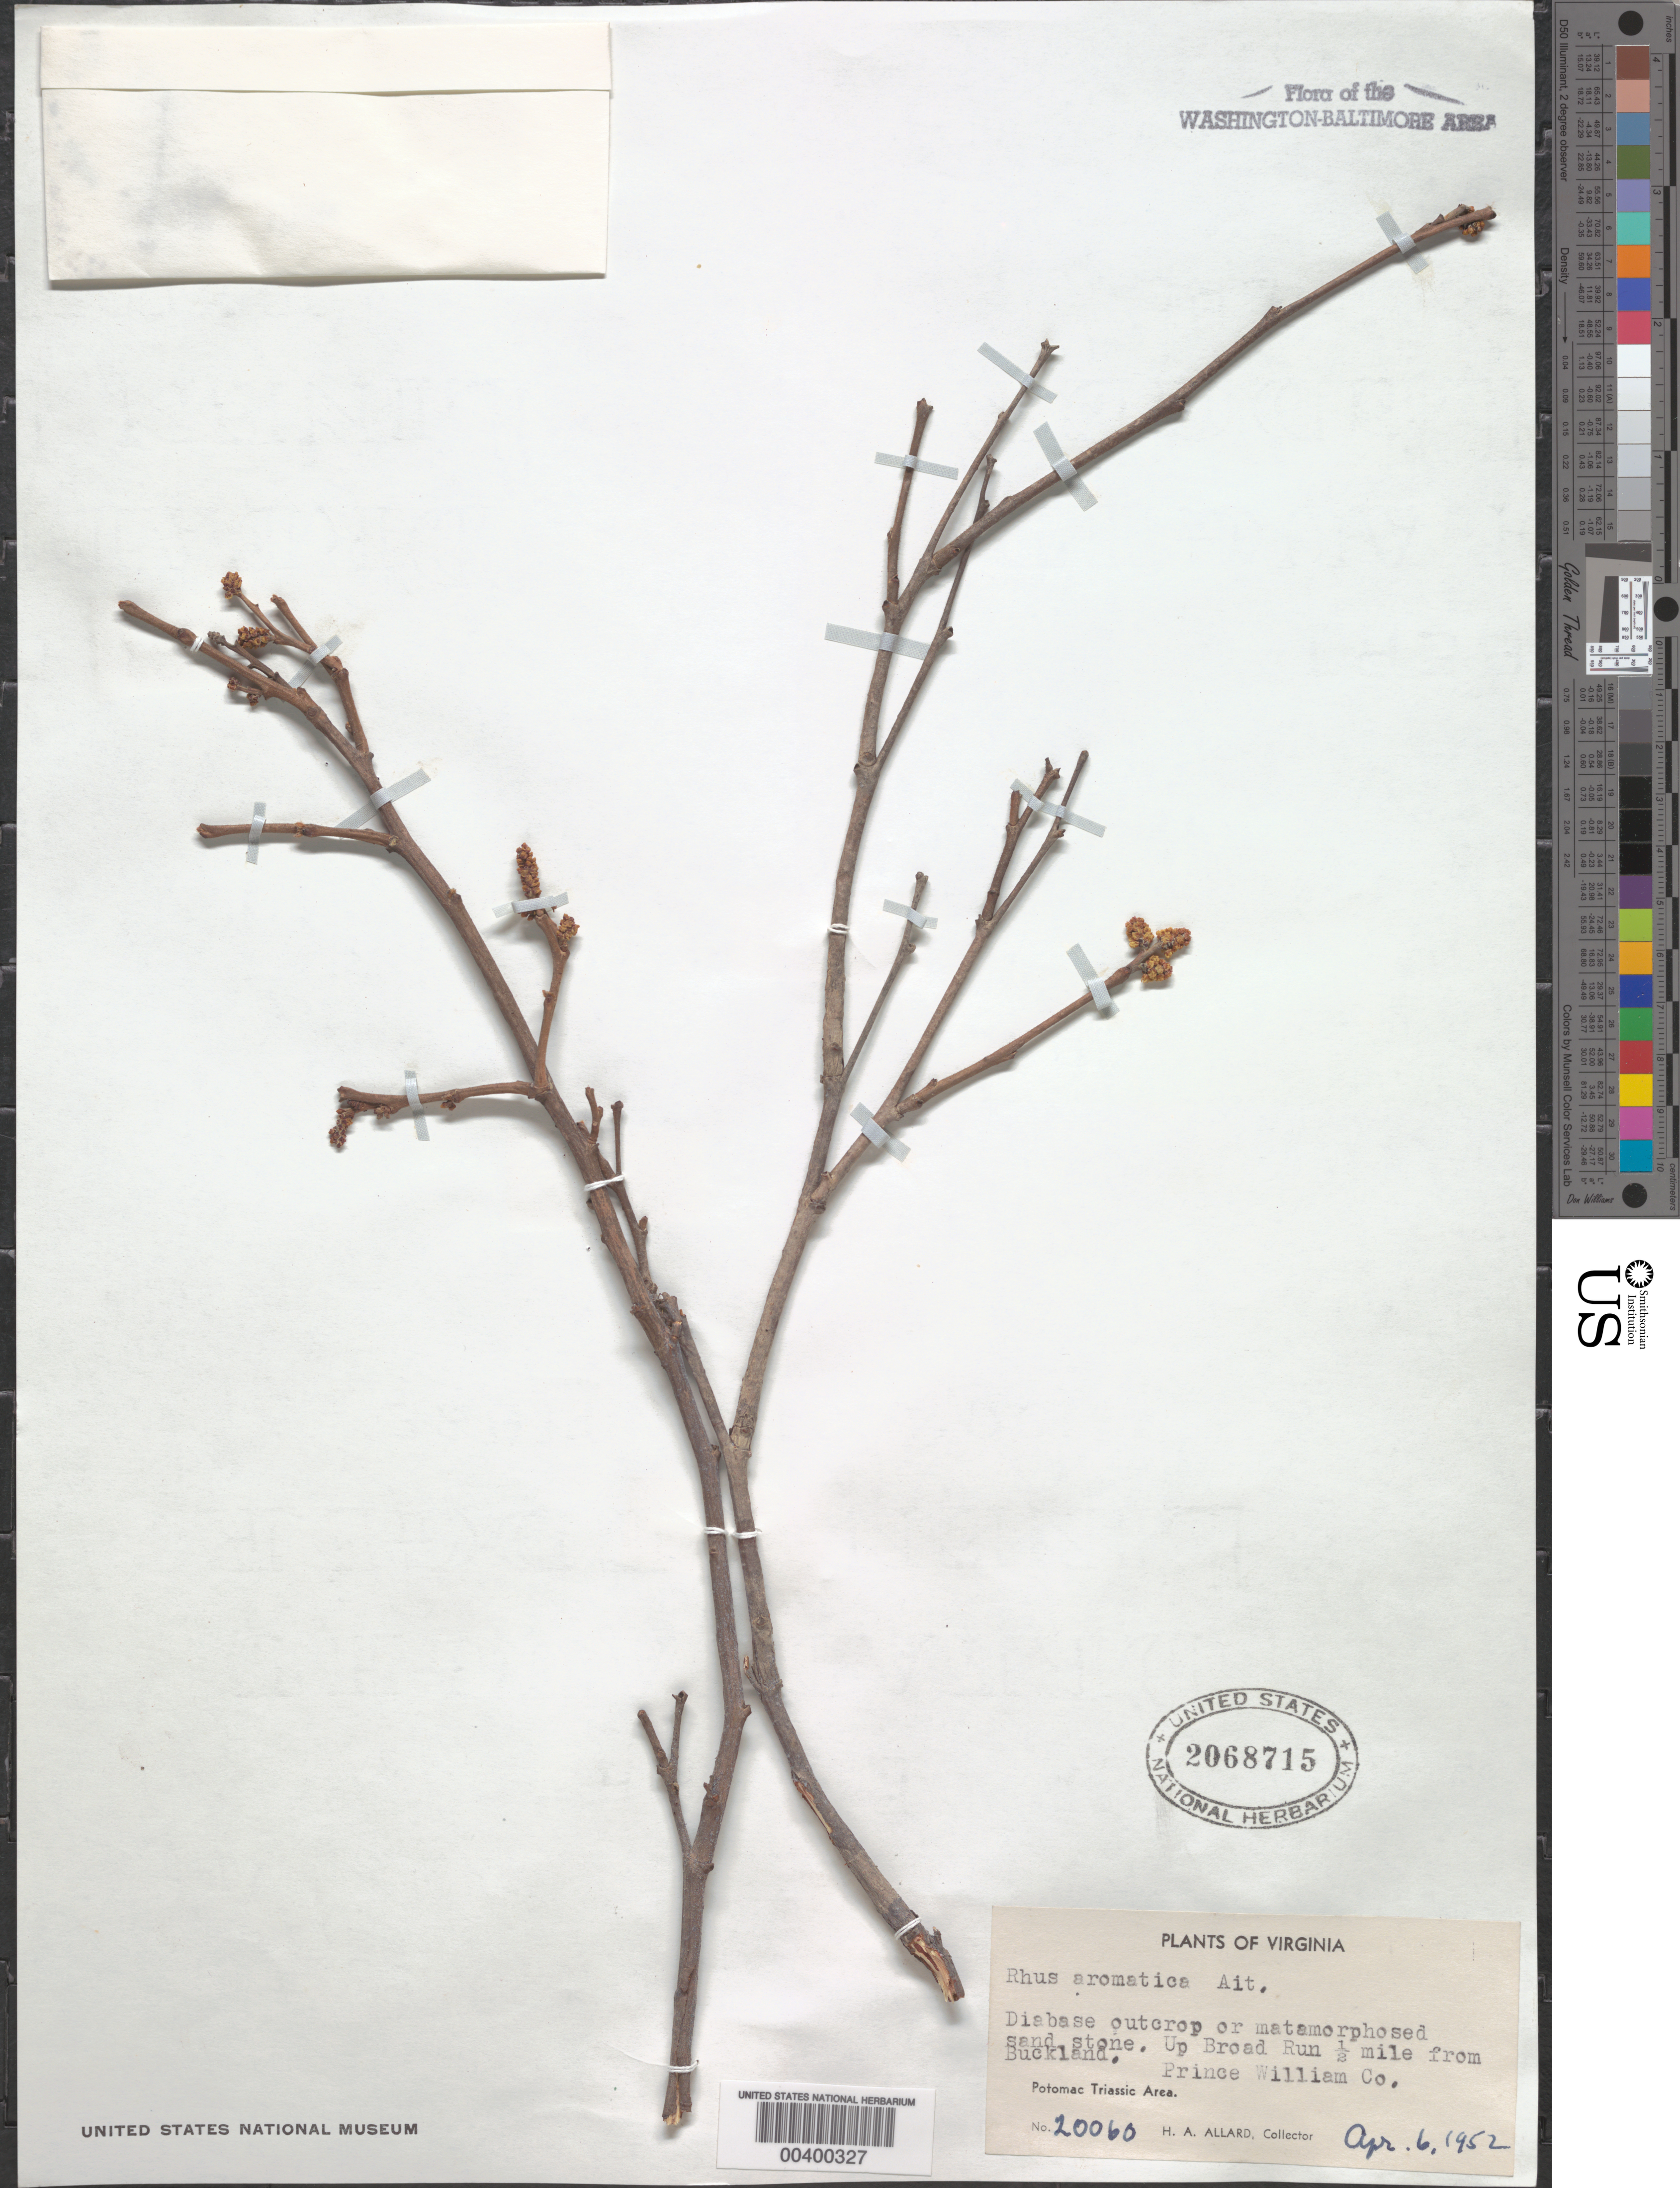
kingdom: Plantae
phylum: Tracheophyta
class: Magnoliopsida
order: Sapindales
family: Anacardiaceae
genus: Rhus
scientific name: Rhus aromatica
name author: Aiton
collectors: H. A. Allard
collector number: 20060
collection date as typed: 06 Apr 1952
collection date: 1952-04-06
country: United States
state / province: Virginia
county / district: Prince William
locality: Upstream from Buckland on Broad Run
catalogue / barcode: US 2068715